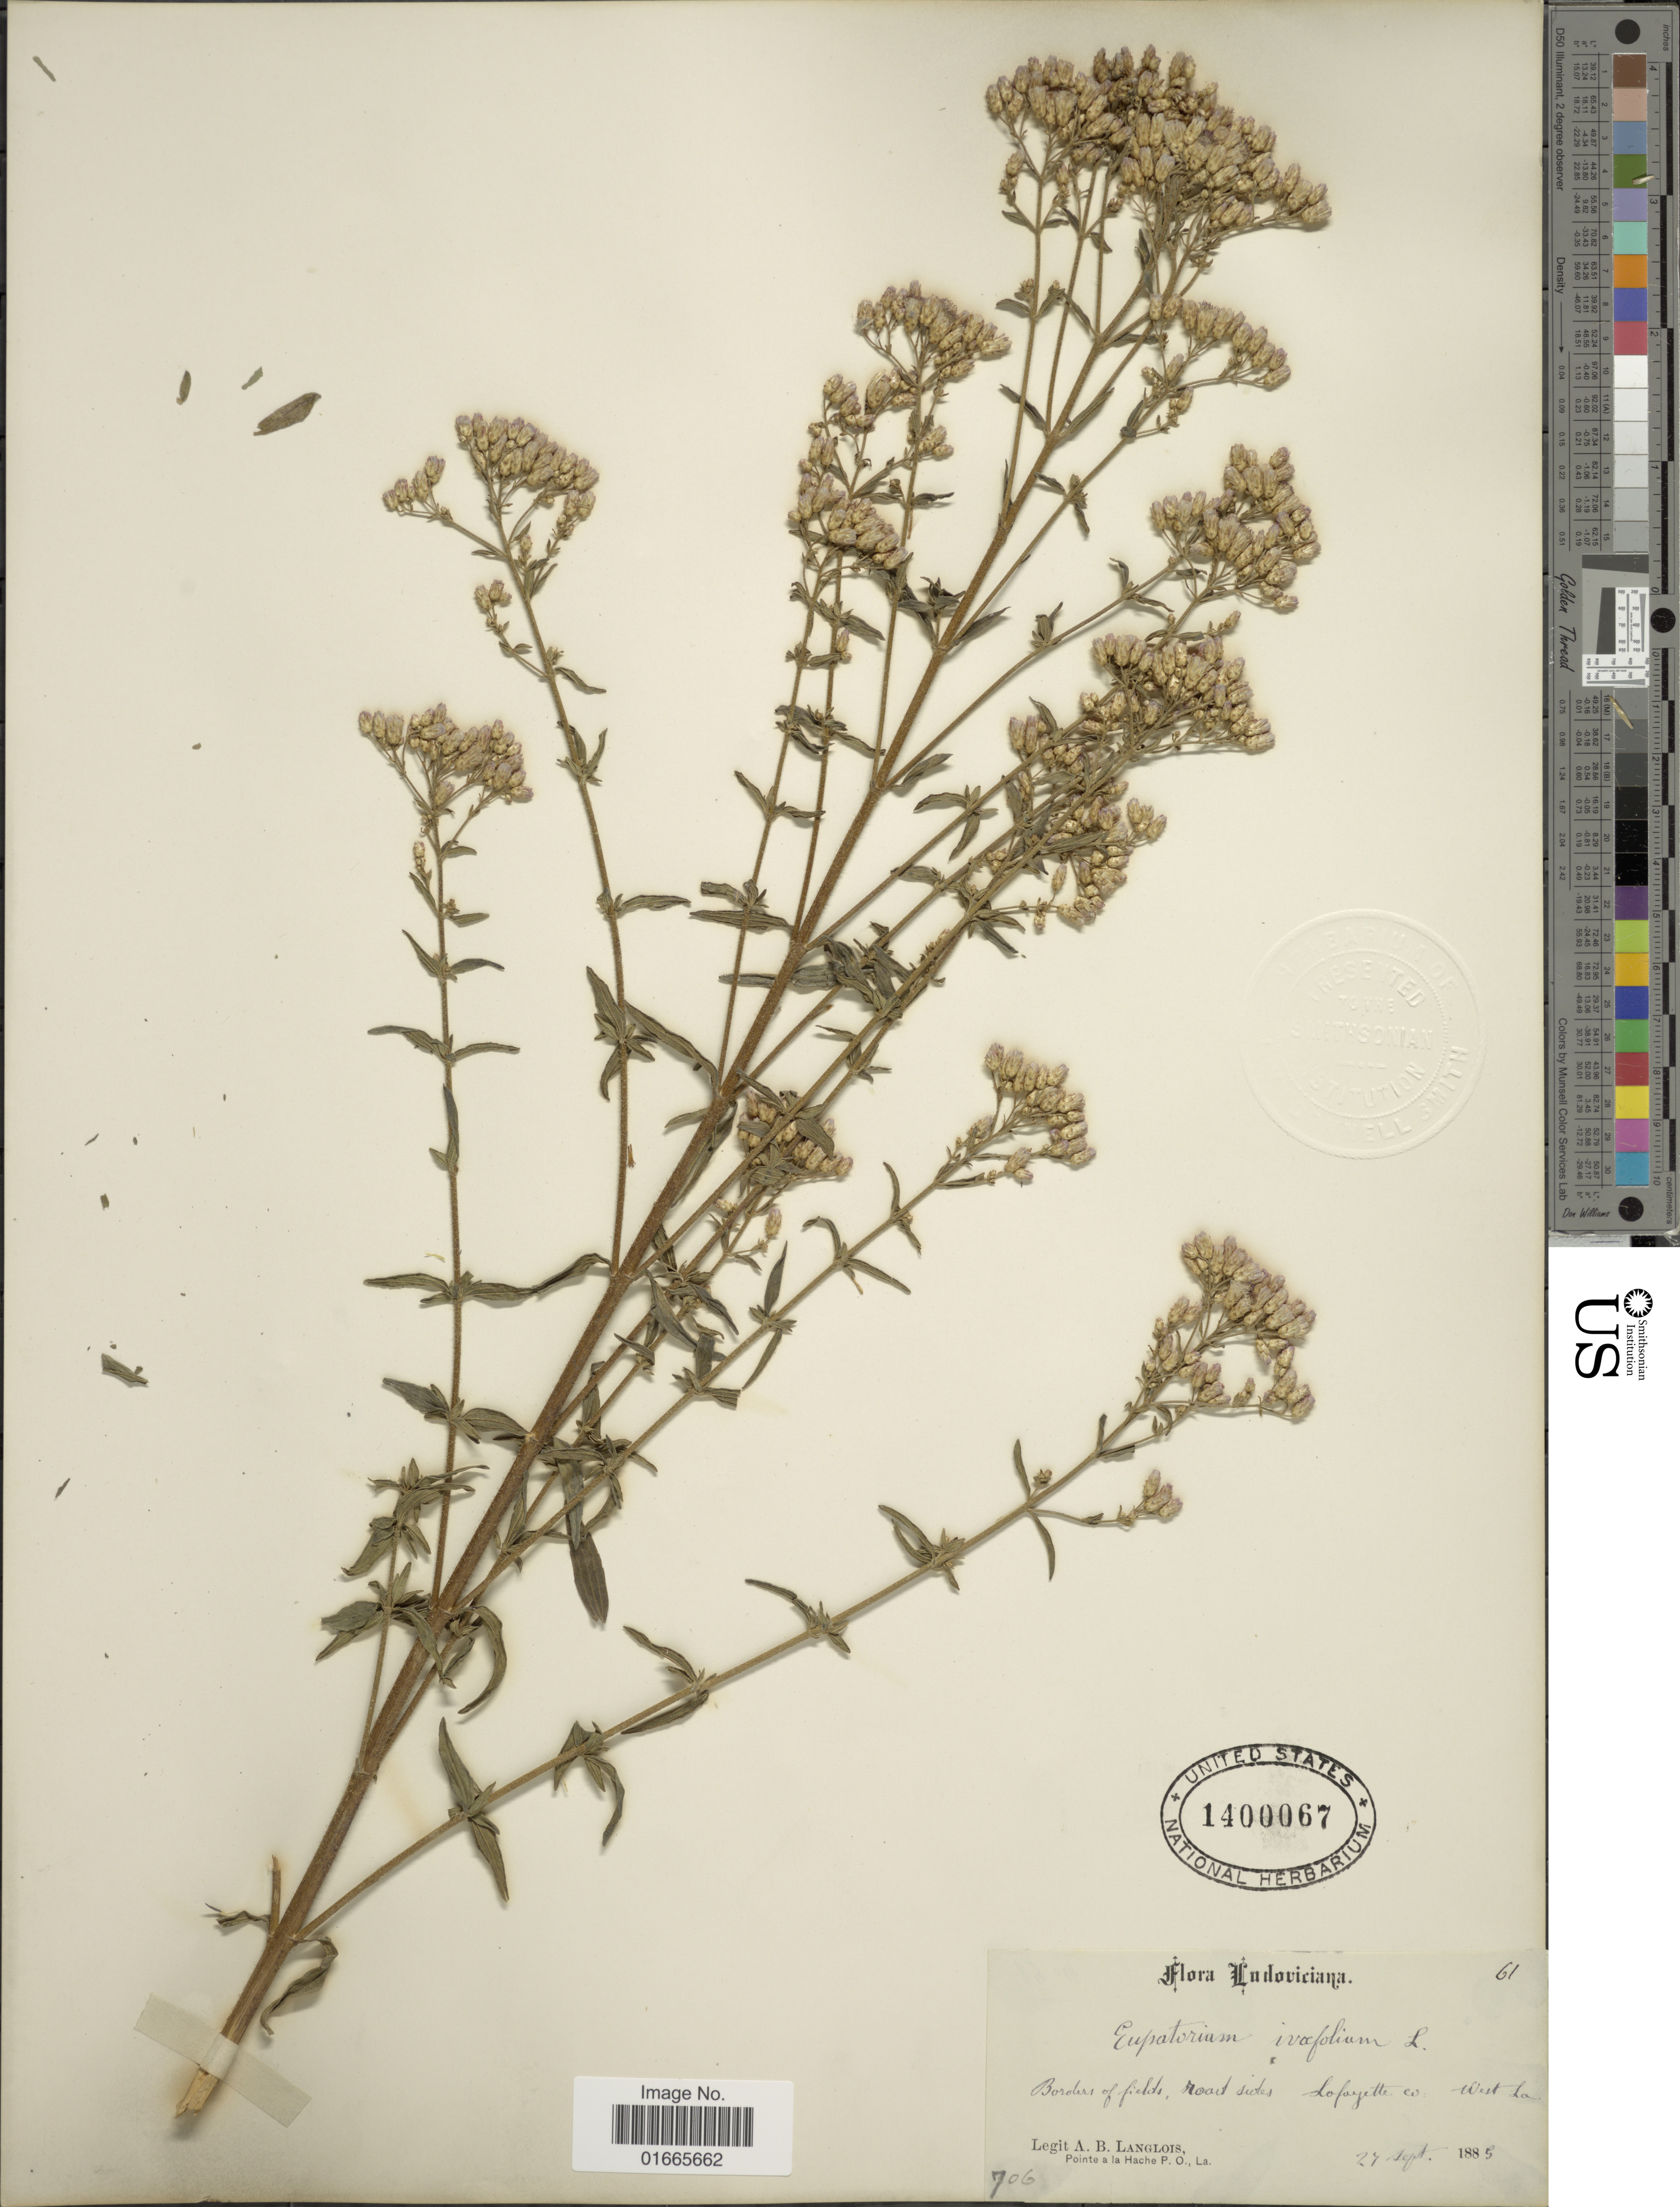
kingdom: Plantae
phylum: Tracheophyta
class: Magnoliopsida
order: Asterales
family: Asteraceae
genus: Chromolaena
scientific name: Chromolaena ivaefolia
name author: (L.) R.M. King & H. Rob.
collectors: A. Langlois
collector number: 706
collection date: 1885-09-24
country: United States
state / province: Louisiana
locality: Border Fields road side, Lafayette Co. West La.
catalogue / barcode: US 1400067